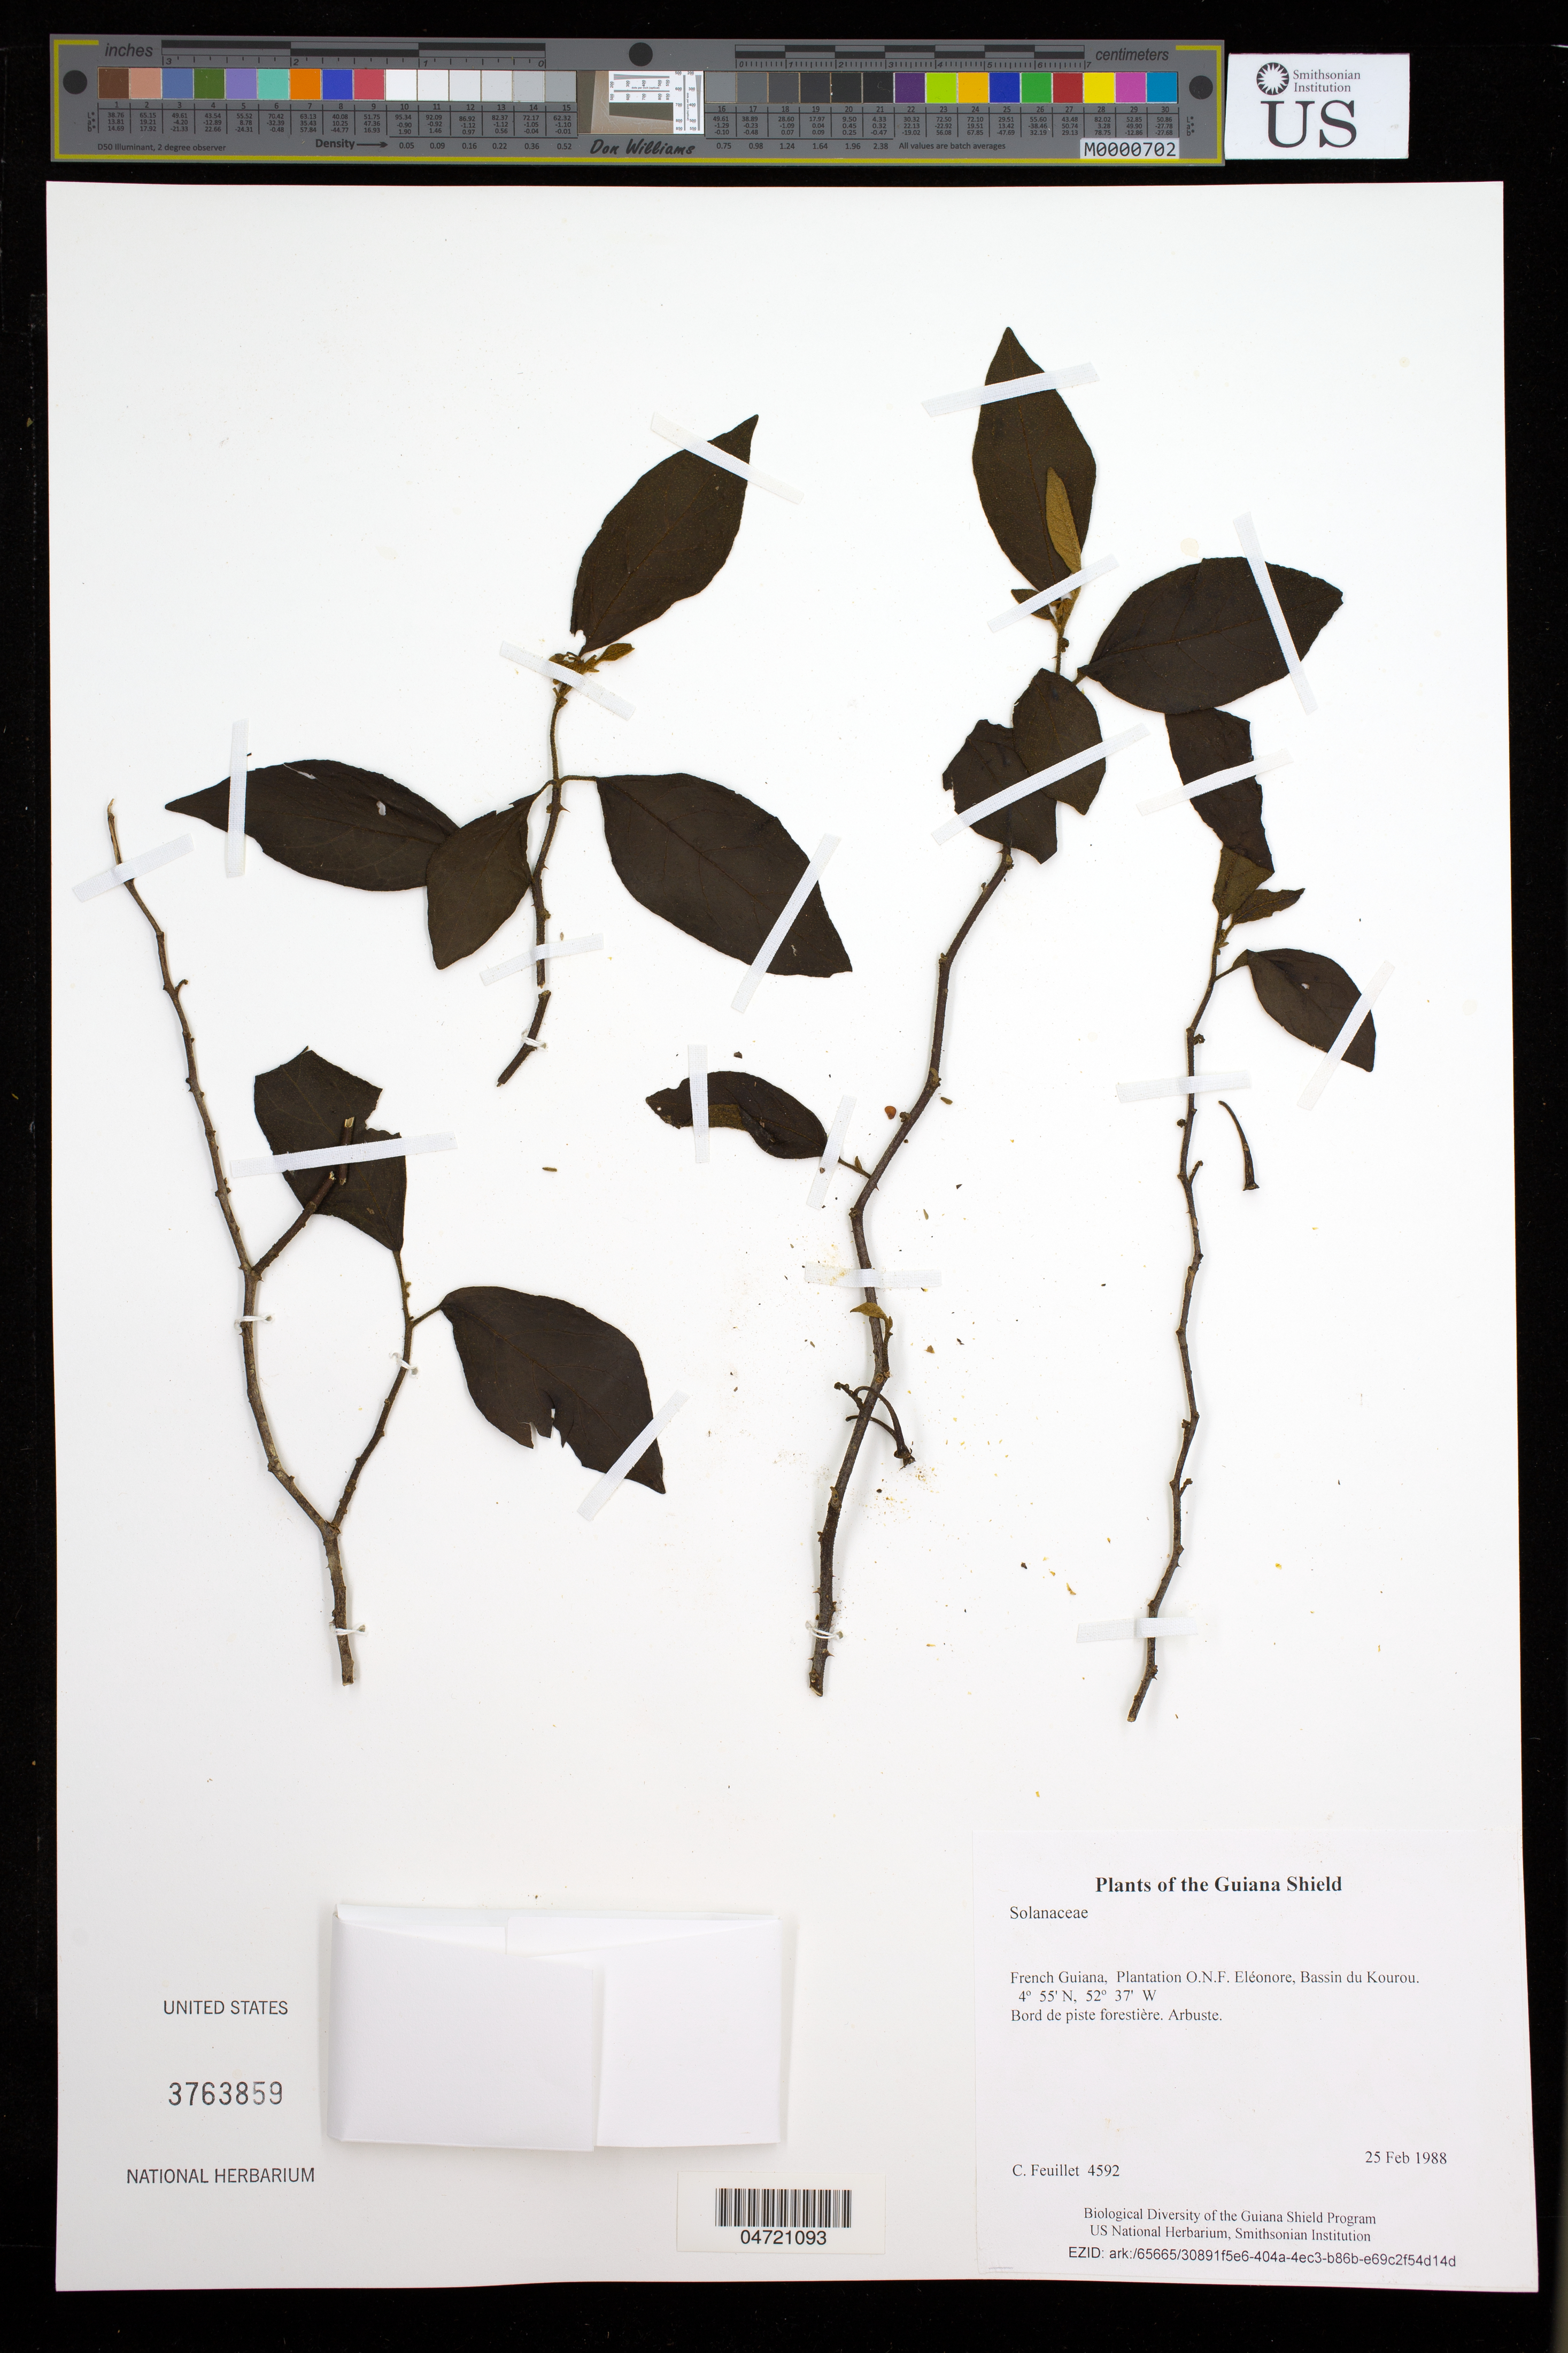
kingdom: Plantae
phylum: Tracheophyta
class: Magnoliopsida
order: Solanales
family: Solanaceae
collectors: C. Feuillet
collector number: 4592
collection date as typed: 25 Feb1988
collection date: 1988-02-25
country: French Guiana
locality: Plantation O.N.F. Eléonore, Bassin du Kourou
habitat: Bord de piste forestière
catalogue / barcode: US 3763859